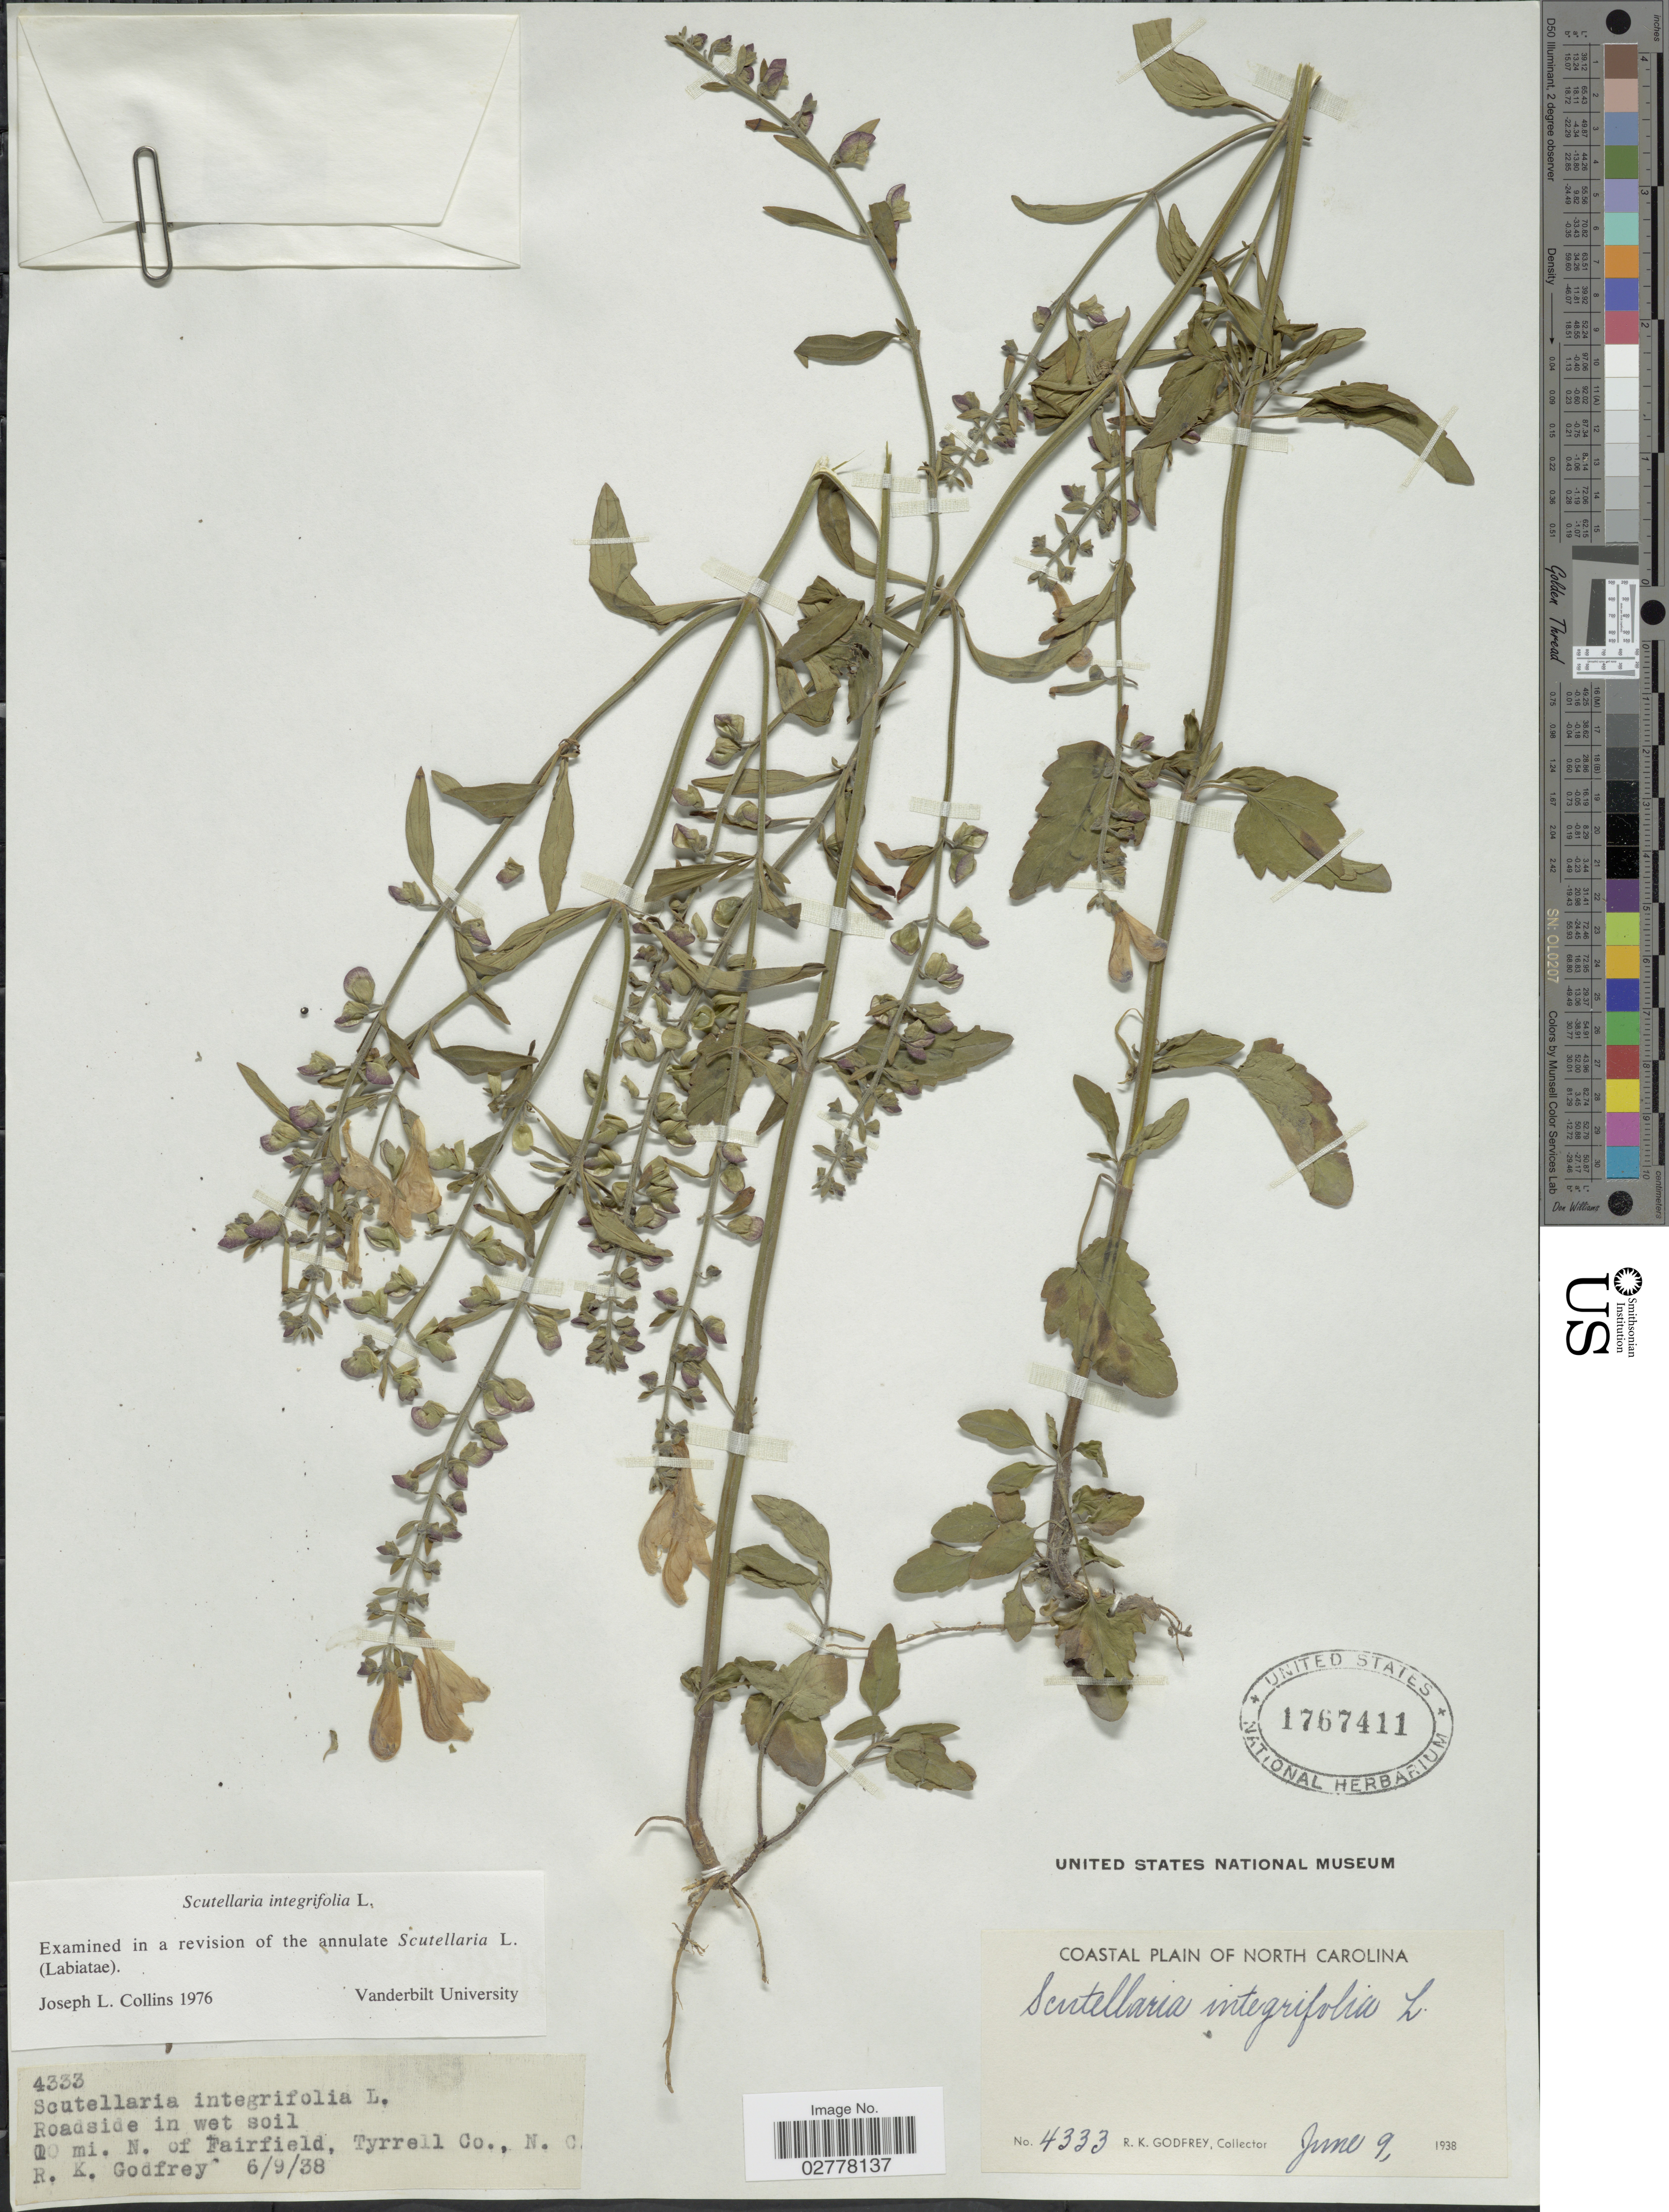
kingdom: Plantae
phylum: Tracheophyta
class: Magnoliopsida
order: Lamiales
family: Lamiaceae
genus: Scutellaria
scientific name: Scutellaria integrifolia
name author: L.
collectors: R. K. Godfrey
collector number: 4333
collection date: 1938-06-09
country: United States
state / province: North Carolina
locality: Coastal plain of North Carolina. Roadside in wet soil. 10 mi. N. of Fairfield, Tyrrell Co.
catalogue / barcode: US 1767411